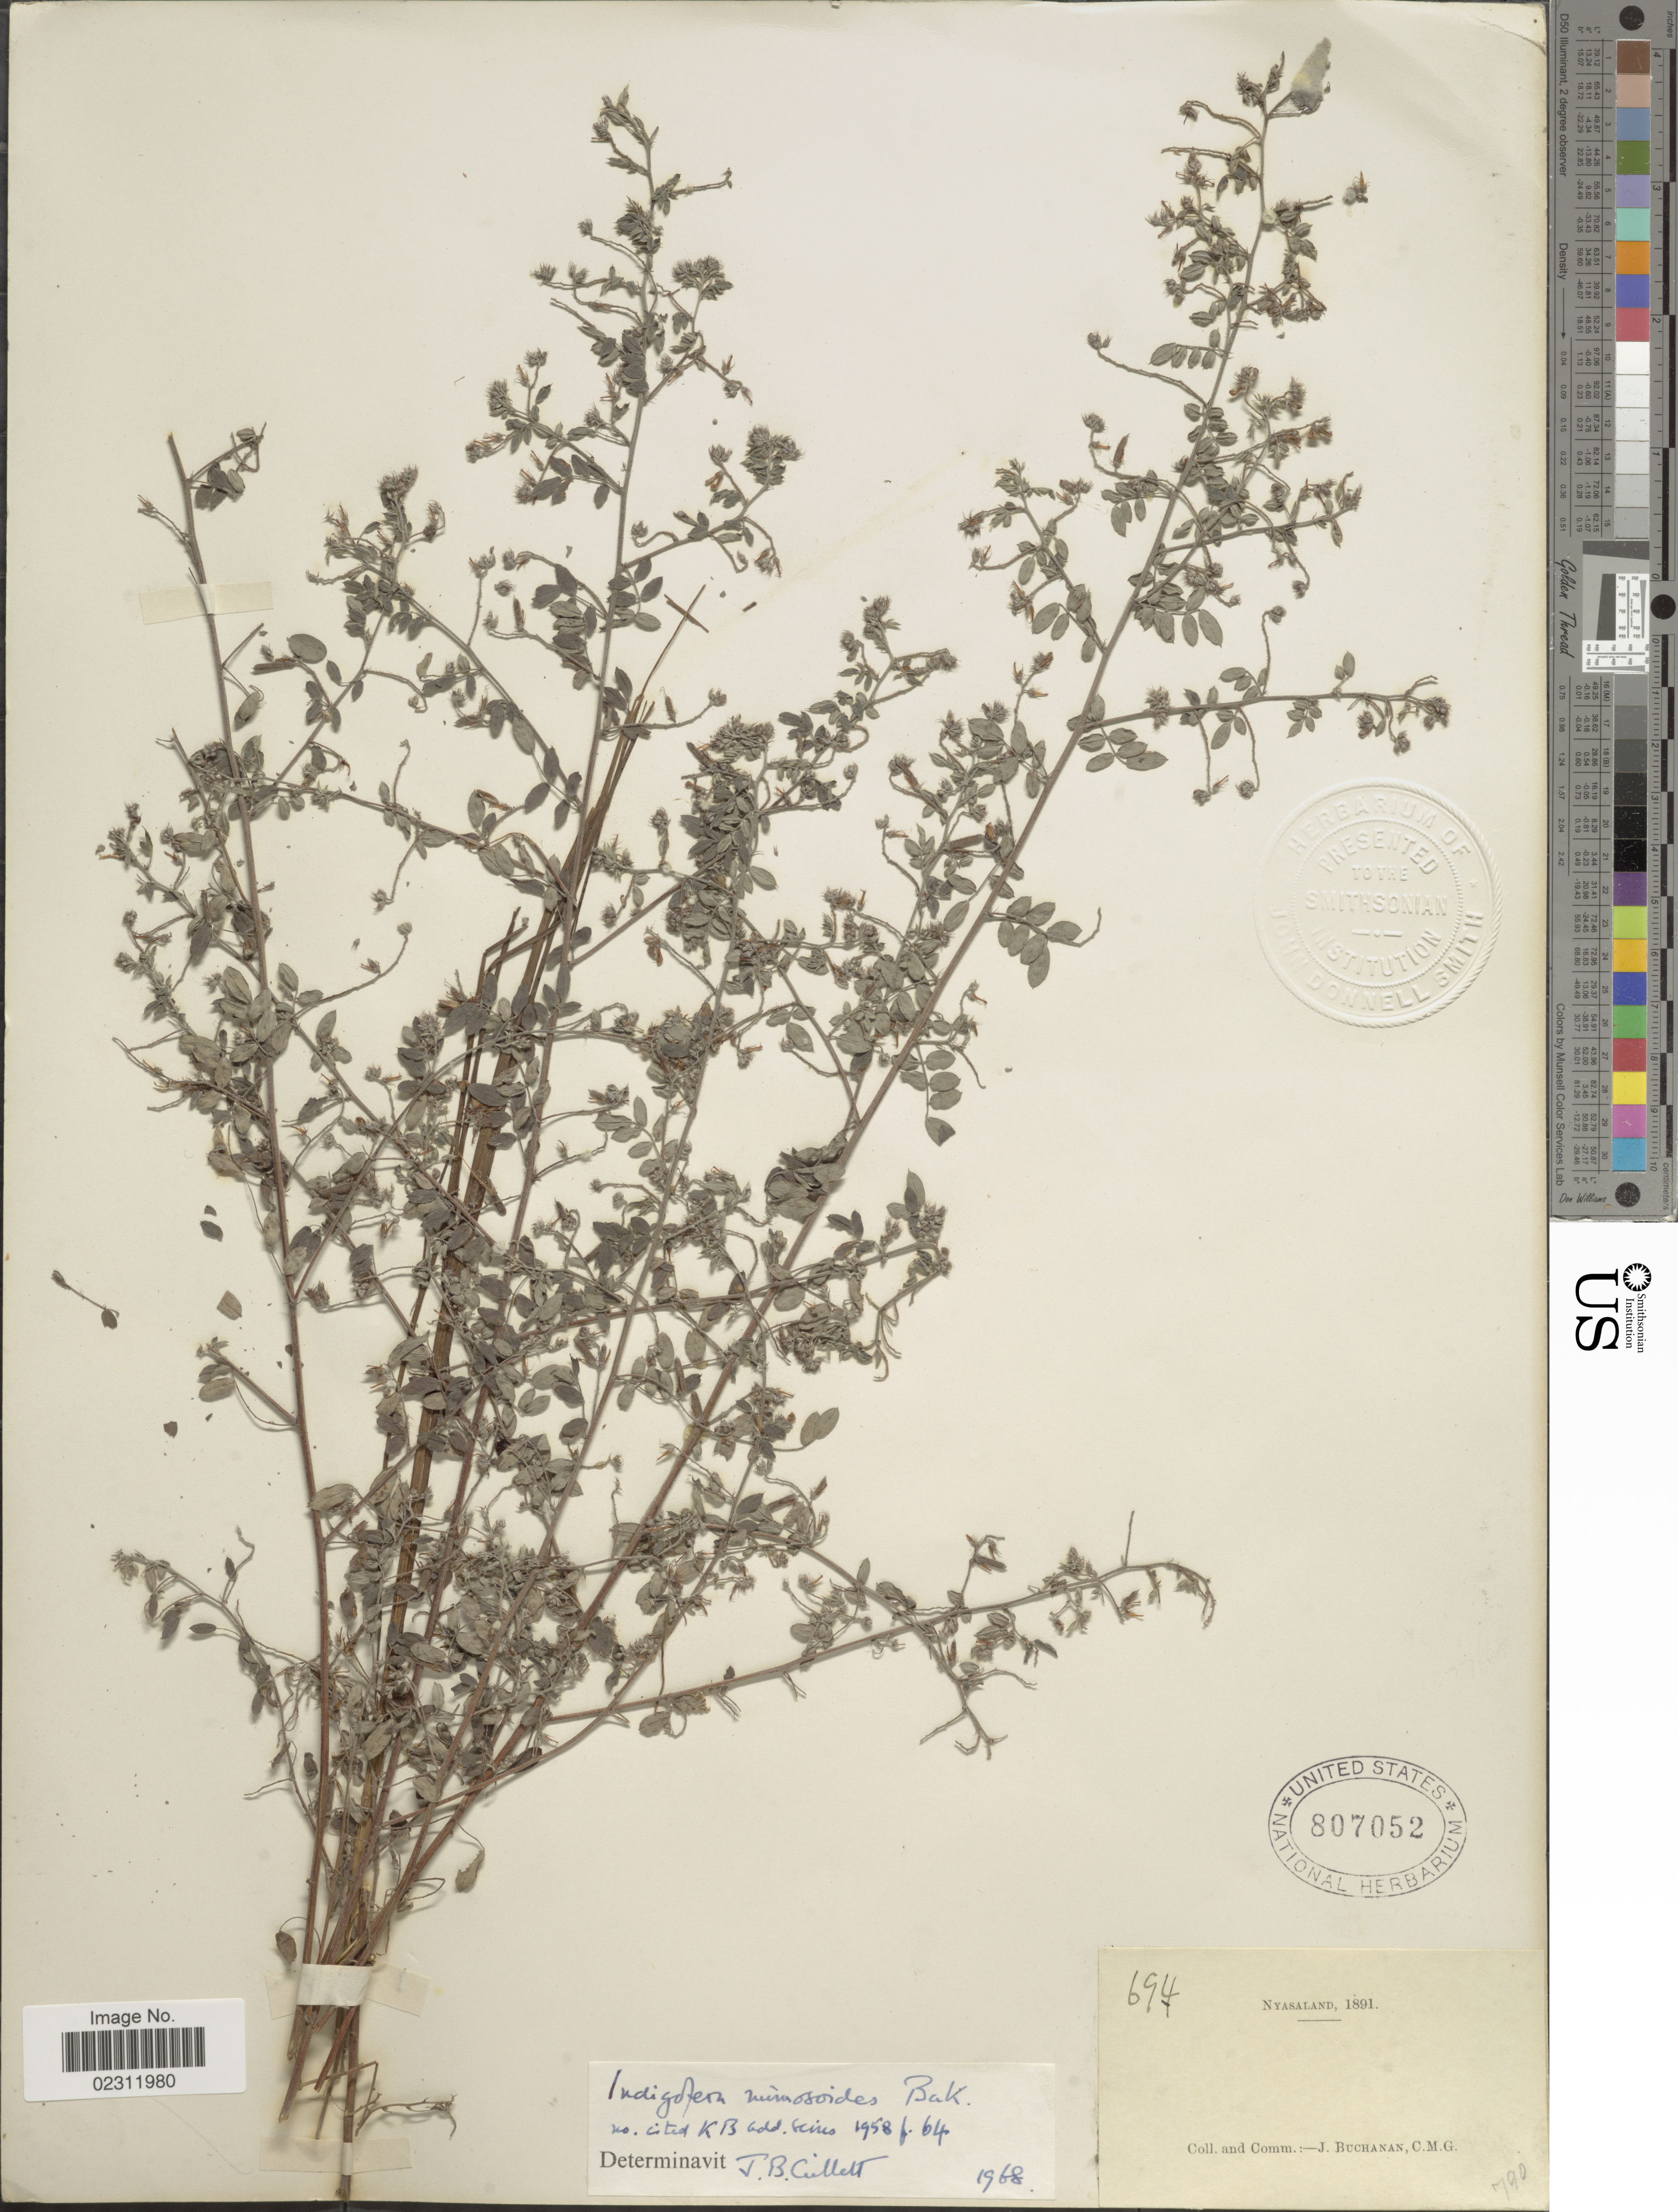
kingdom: Plantae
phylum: Tracheophyta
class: Magnoliopsida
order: Fabales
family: Fabaceae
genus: Indigofera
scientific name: Indigofera mimosoides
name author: Baker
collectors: J. Buchanan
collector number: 694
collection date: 1891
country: Malawi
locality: Nyasaland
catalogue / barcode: US 807052